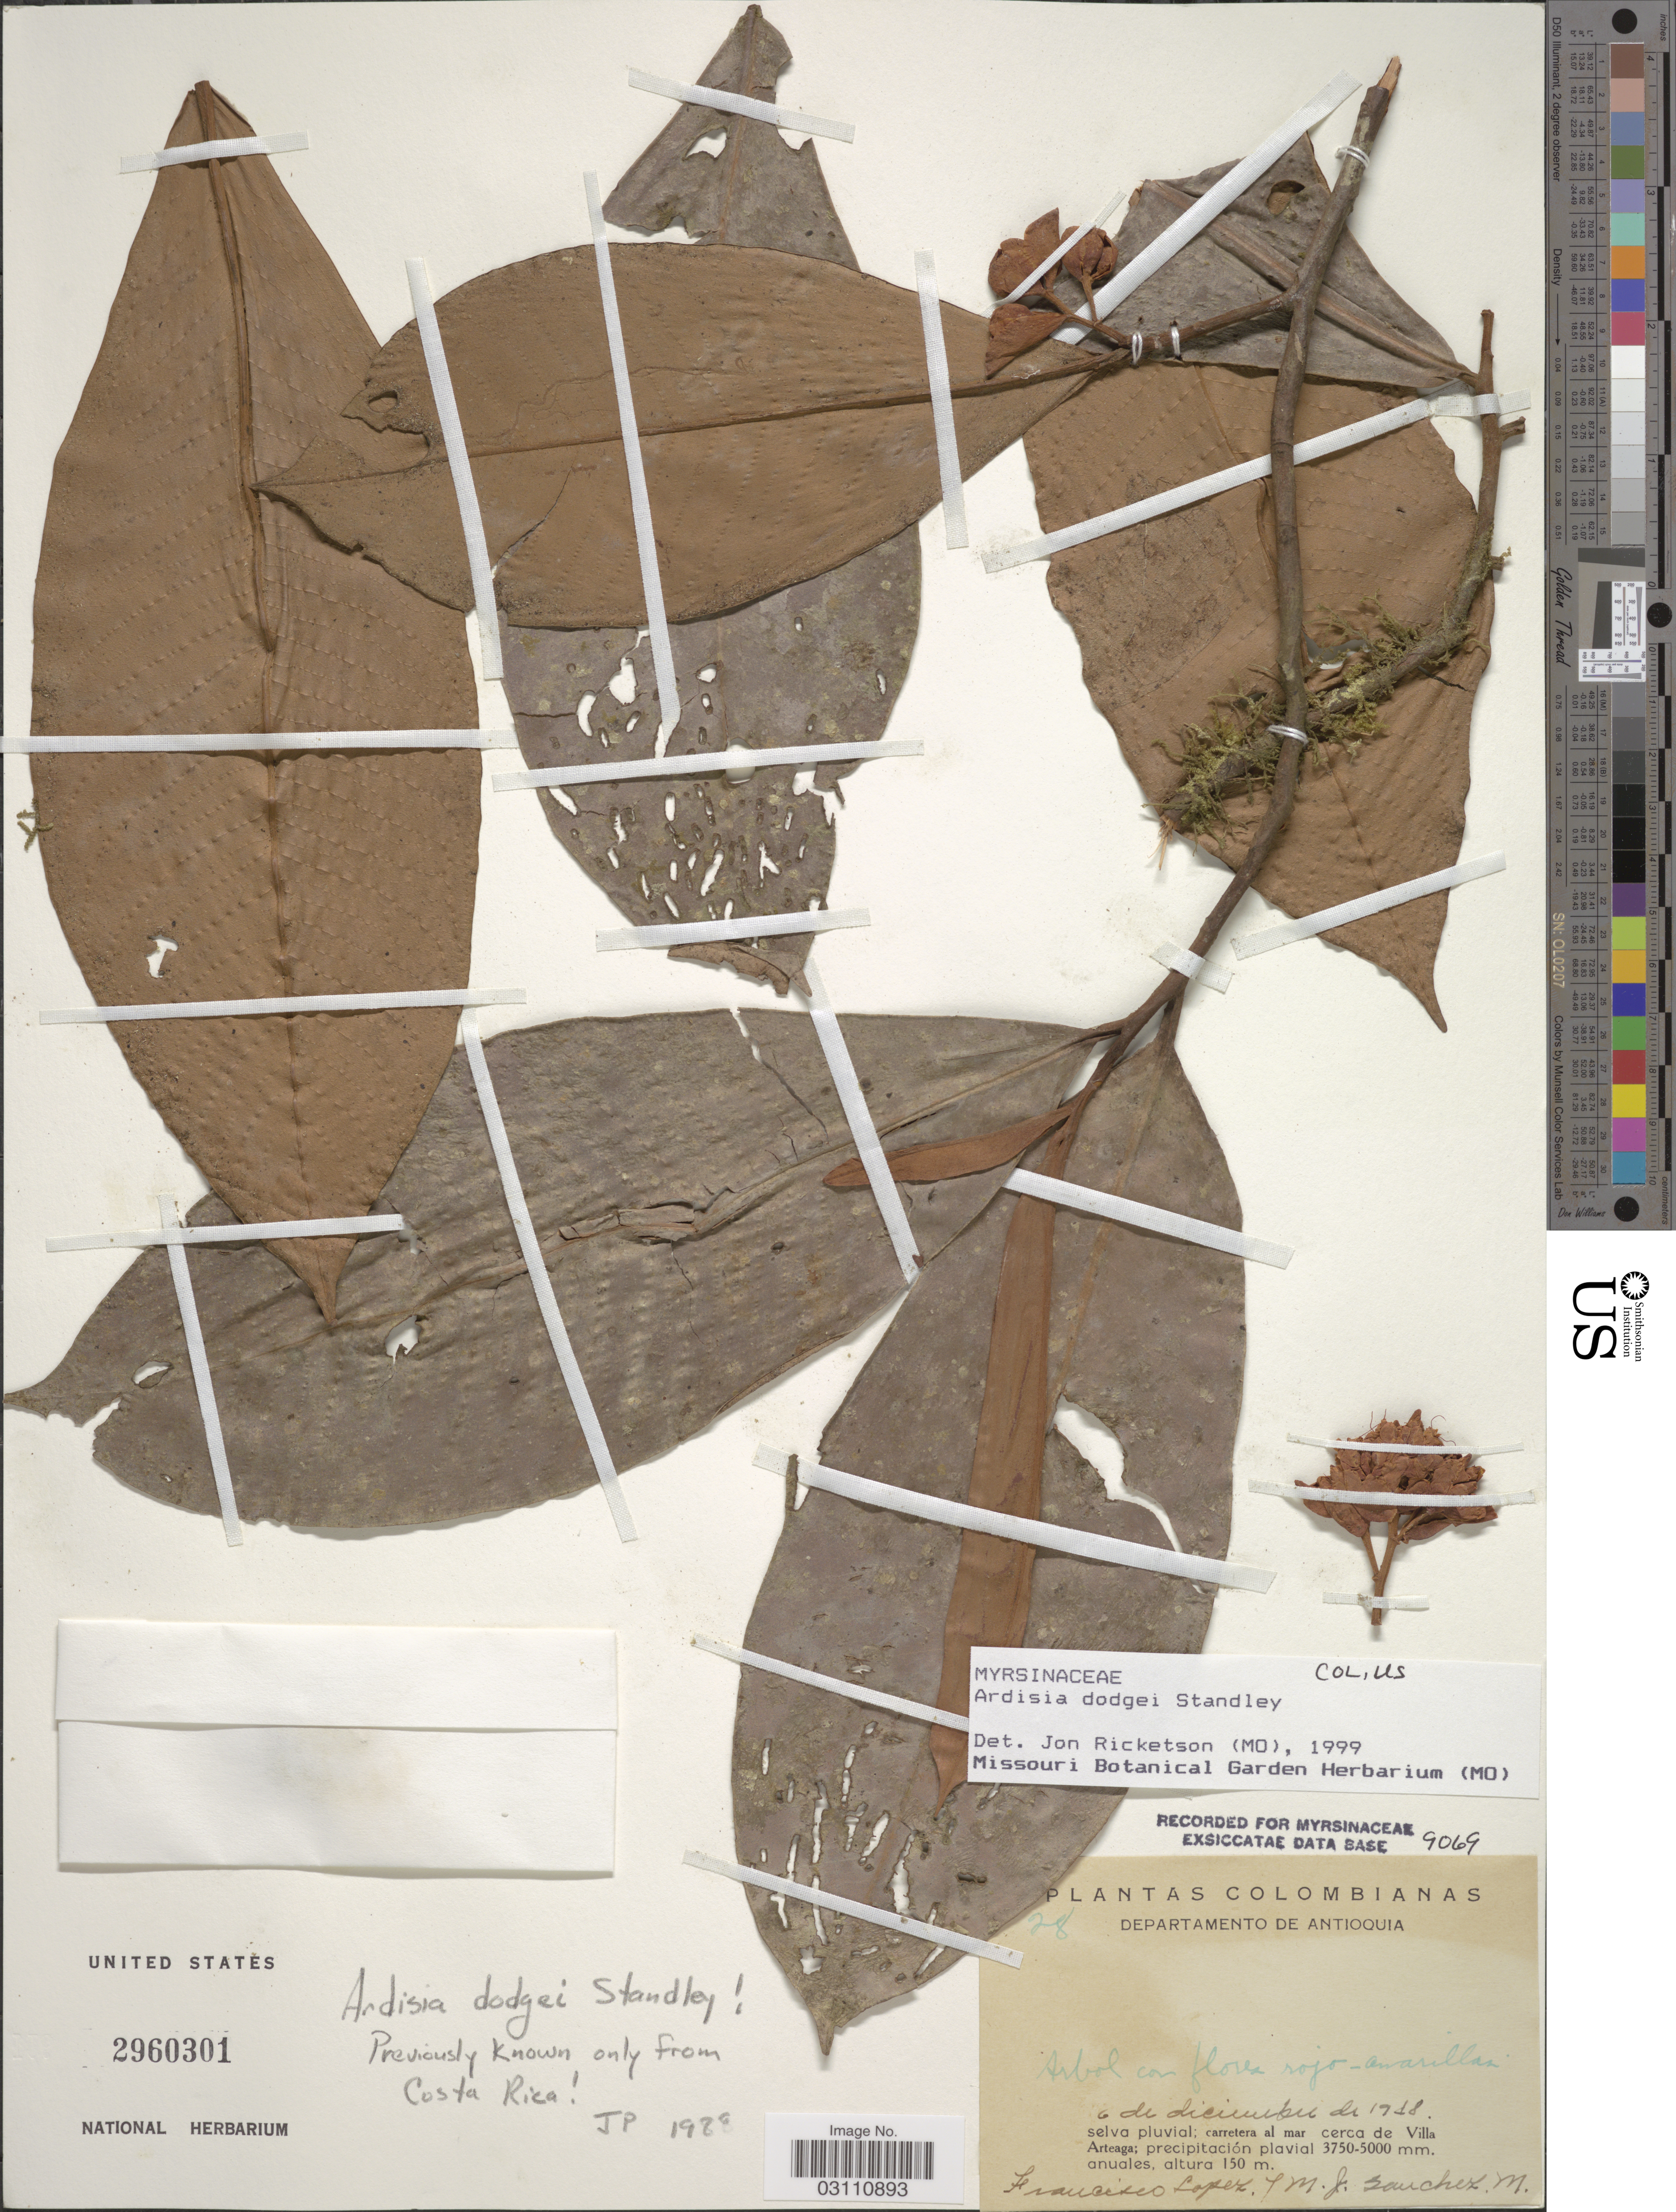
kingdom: Plantae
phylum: Tracheophyta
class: Magnoliopsida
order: Ericales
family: Primulaceae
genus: Ardisia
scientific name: Ardisia dodgei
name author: Standl.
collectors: F. Lopéz & M. Sanchez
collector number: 28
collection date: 1918-12-06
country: Colombia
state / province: Antioquia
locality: Departamento de Antioquia. Cerca de Villa Arteaga.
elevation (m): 150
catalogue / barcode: US 2960301